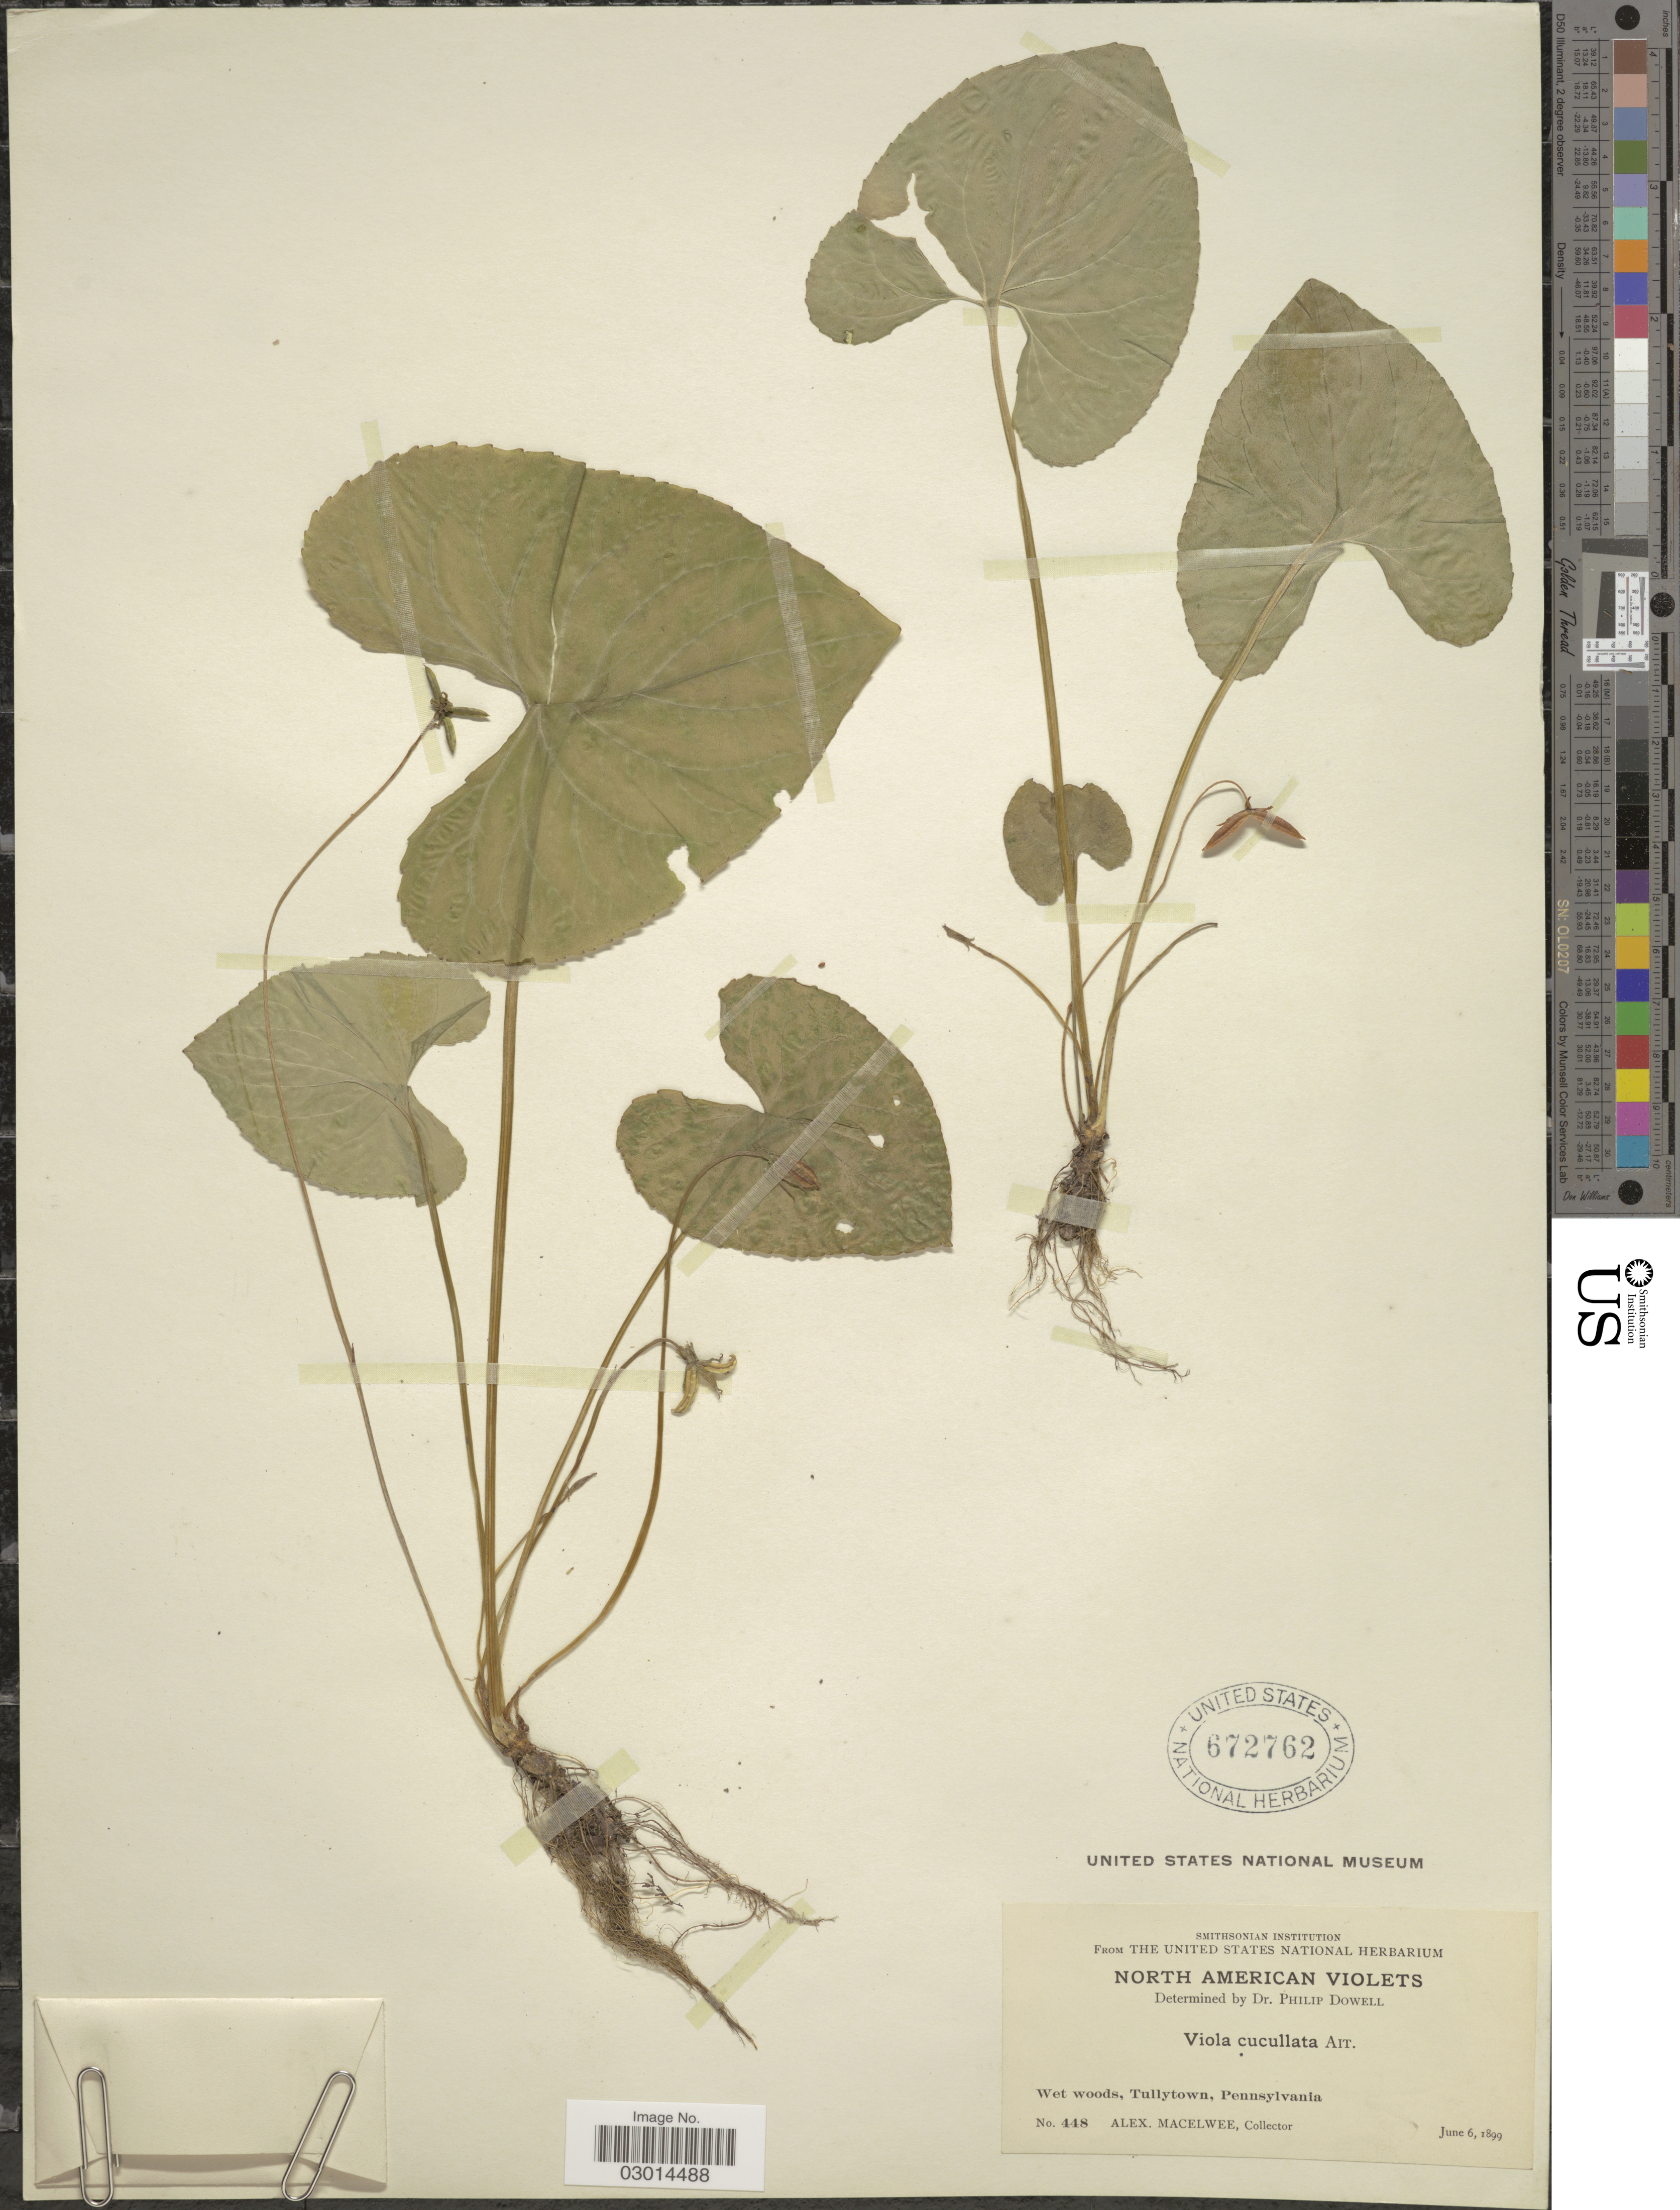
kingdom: Plantae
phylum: Tracheophyta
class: Magnoliopsida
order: Malpighiales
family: Violaceae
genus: Viola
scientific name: Viola cucullata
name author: Aiton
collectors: A. MacElwee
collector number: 448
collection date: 1899-06-06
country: United States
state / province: Pennsylvania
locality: Wet woods, Tullytown.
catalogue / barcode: US 672762